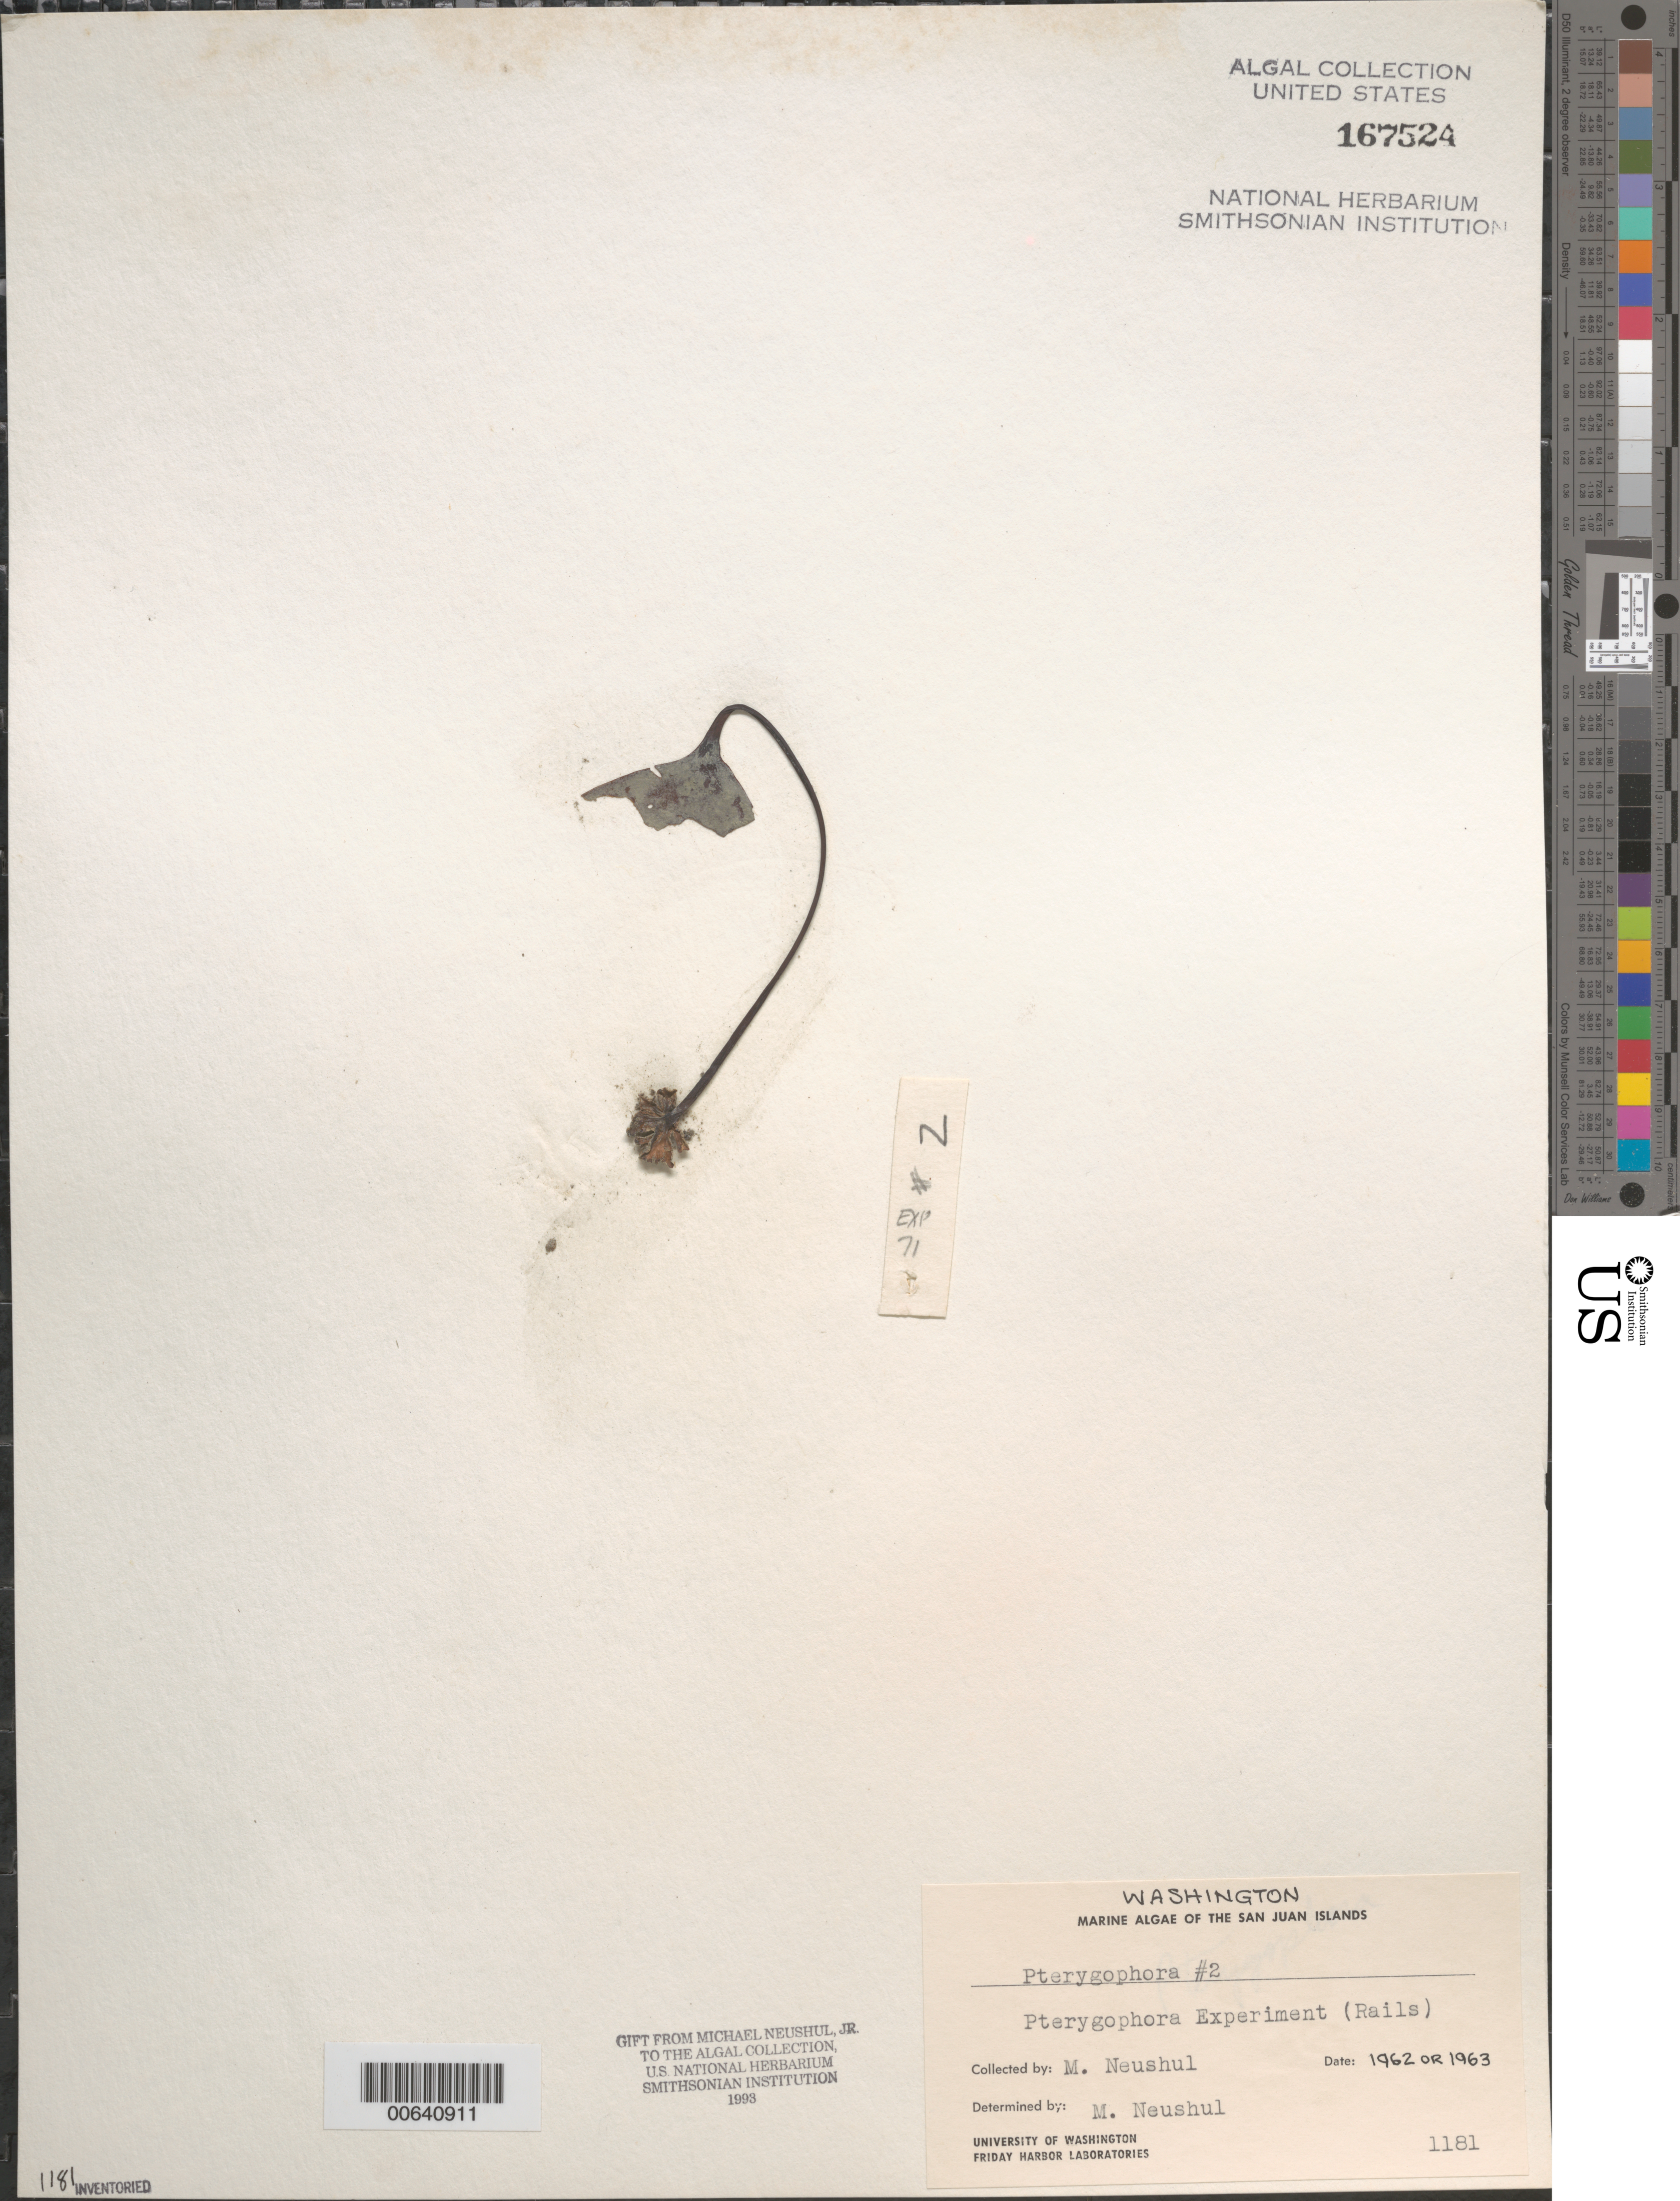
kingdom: Chromista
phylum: Ochrophyta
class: Phaeophyceae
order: Laminariales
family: Alariaceae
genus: Pterygophora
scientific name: Pterygophora sp.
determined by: Neushul, M.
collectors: M. Neushul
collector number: Neushul 1181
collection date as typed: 1962 or -- --- 1963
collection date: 1962 or 1963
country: United States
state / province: Washington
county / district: San Juan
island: San Juan Islands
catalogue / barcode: US 167524